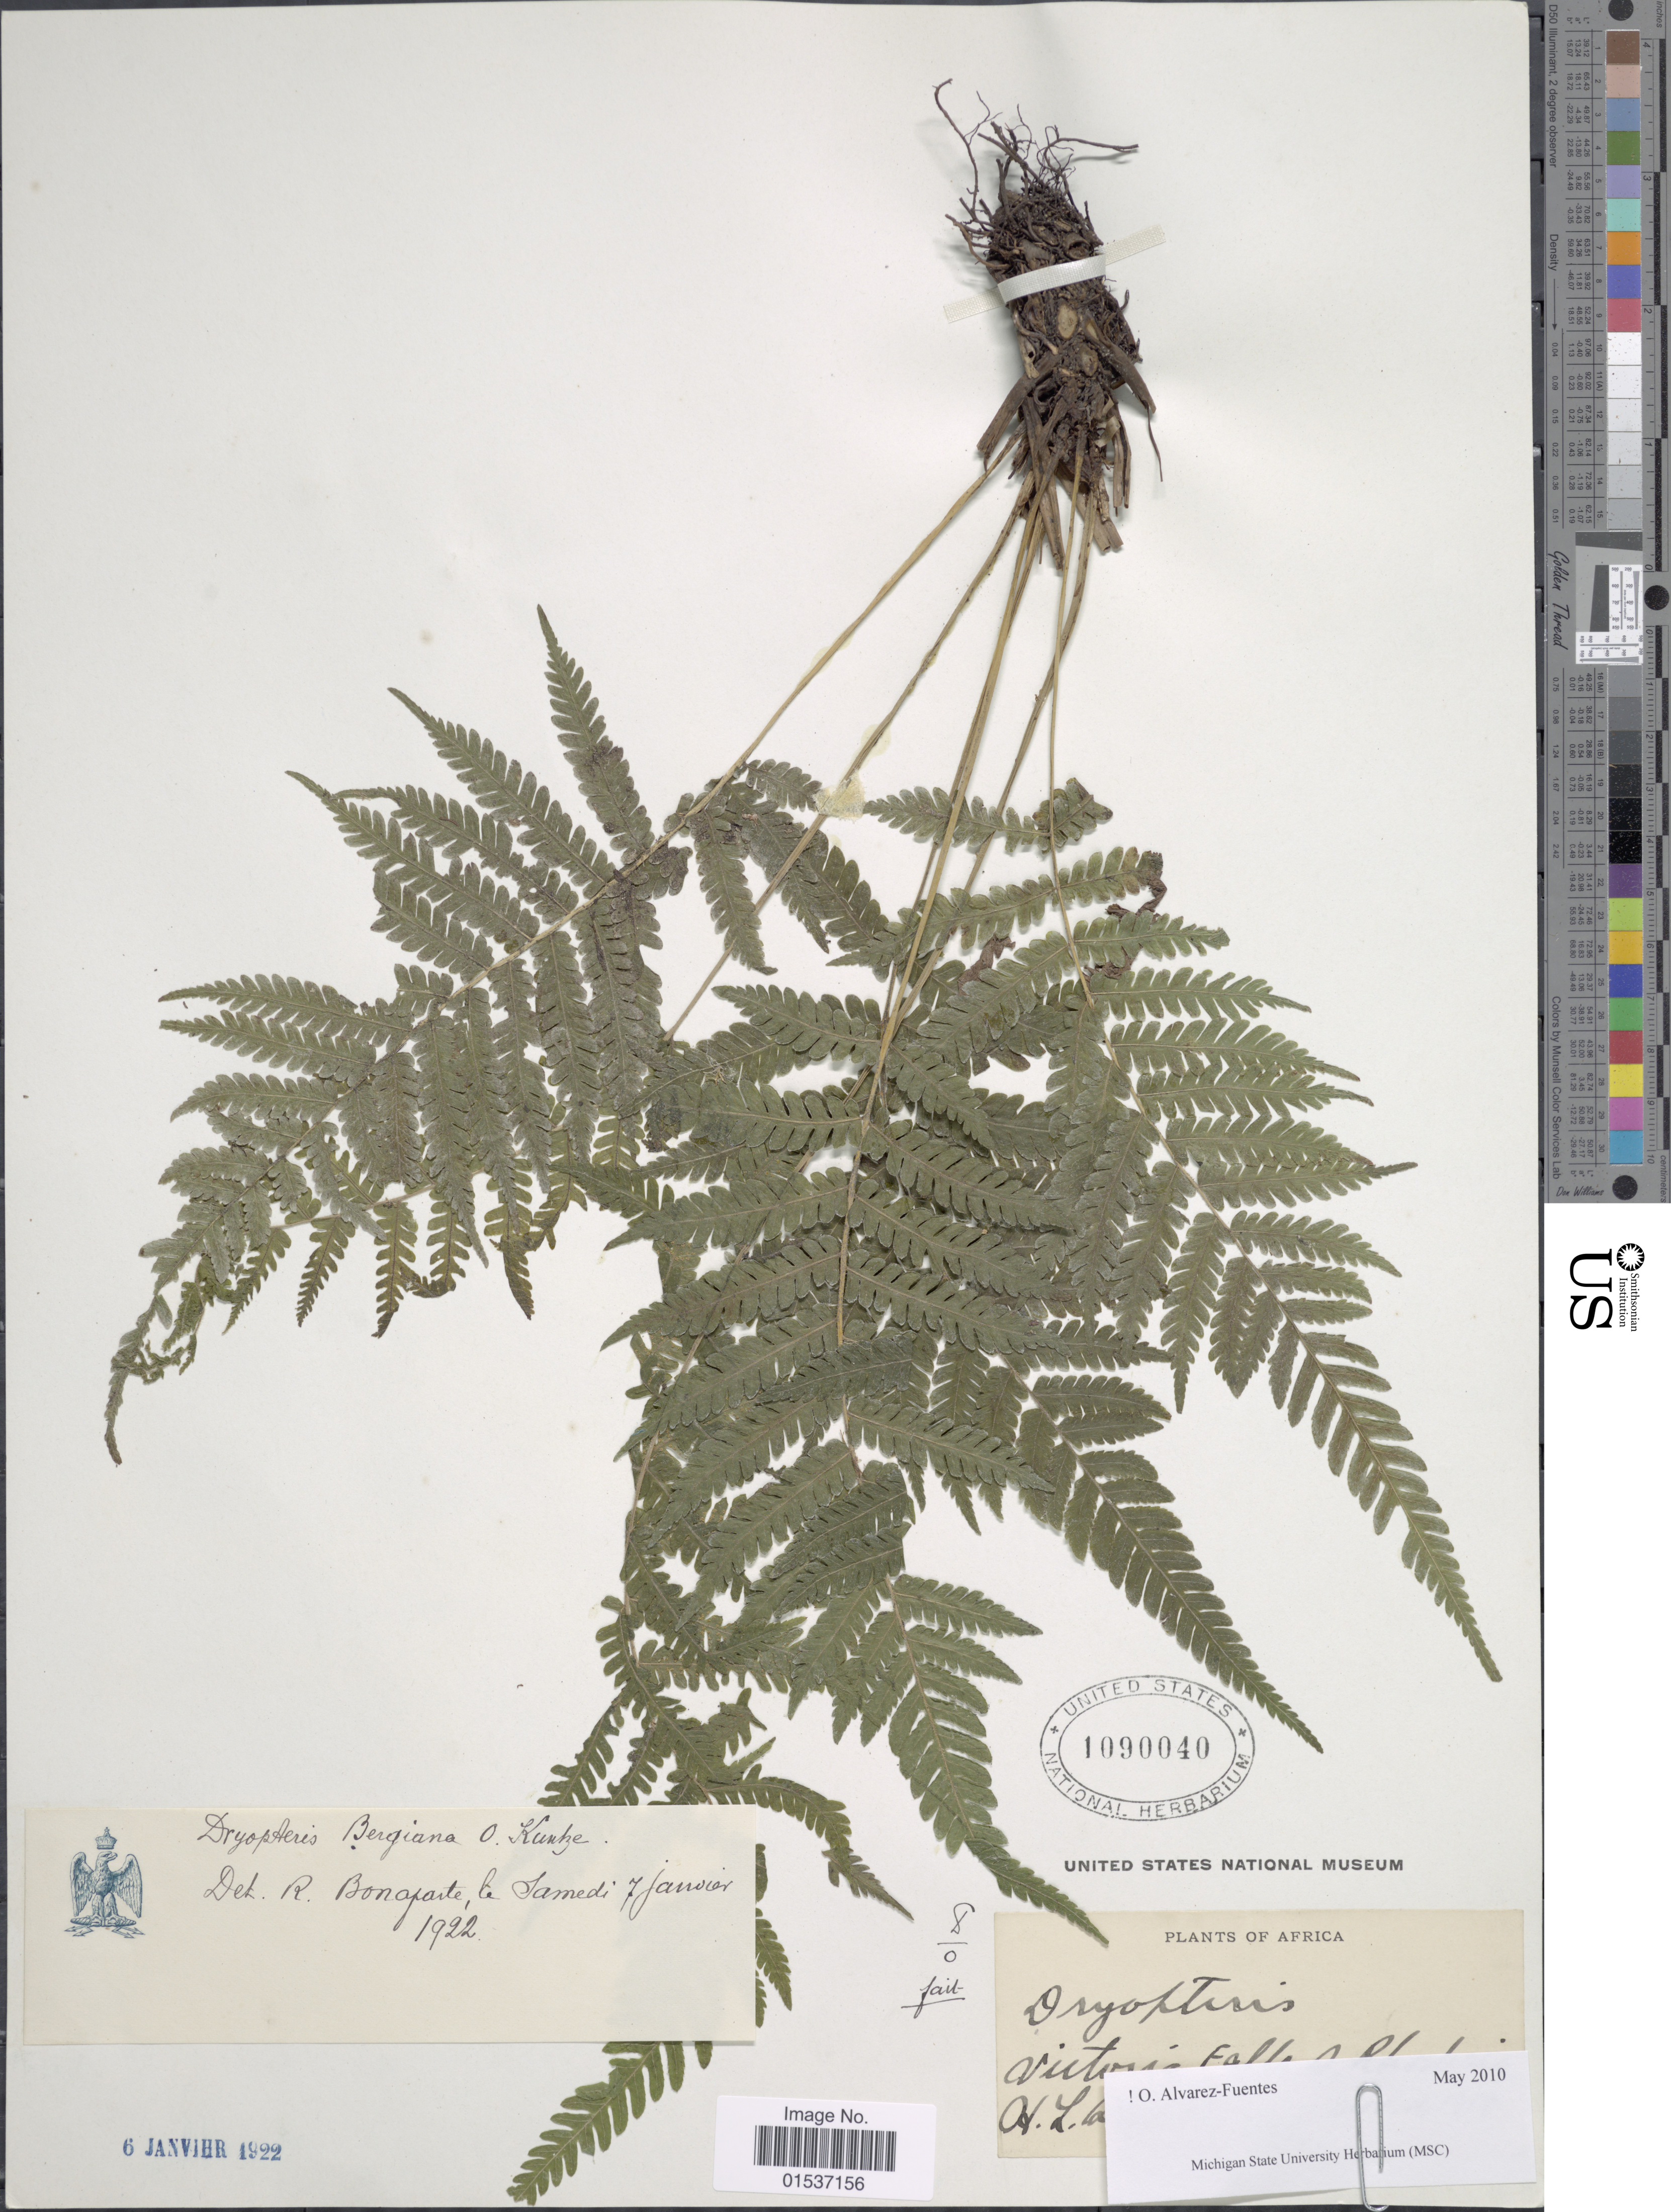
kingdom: Plantae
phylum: Tracheophyta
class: Polypodiopsida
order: Polypodiales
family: Thelypteridaceae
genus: Thelypteris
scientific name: Thelypteris bergiana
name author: (Schltdl.) Ching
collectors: H. L.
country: Zimbabwe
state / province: Matabeleland North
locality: Africa, Victoria Falls [illegible text] .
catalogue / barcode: US 1090040